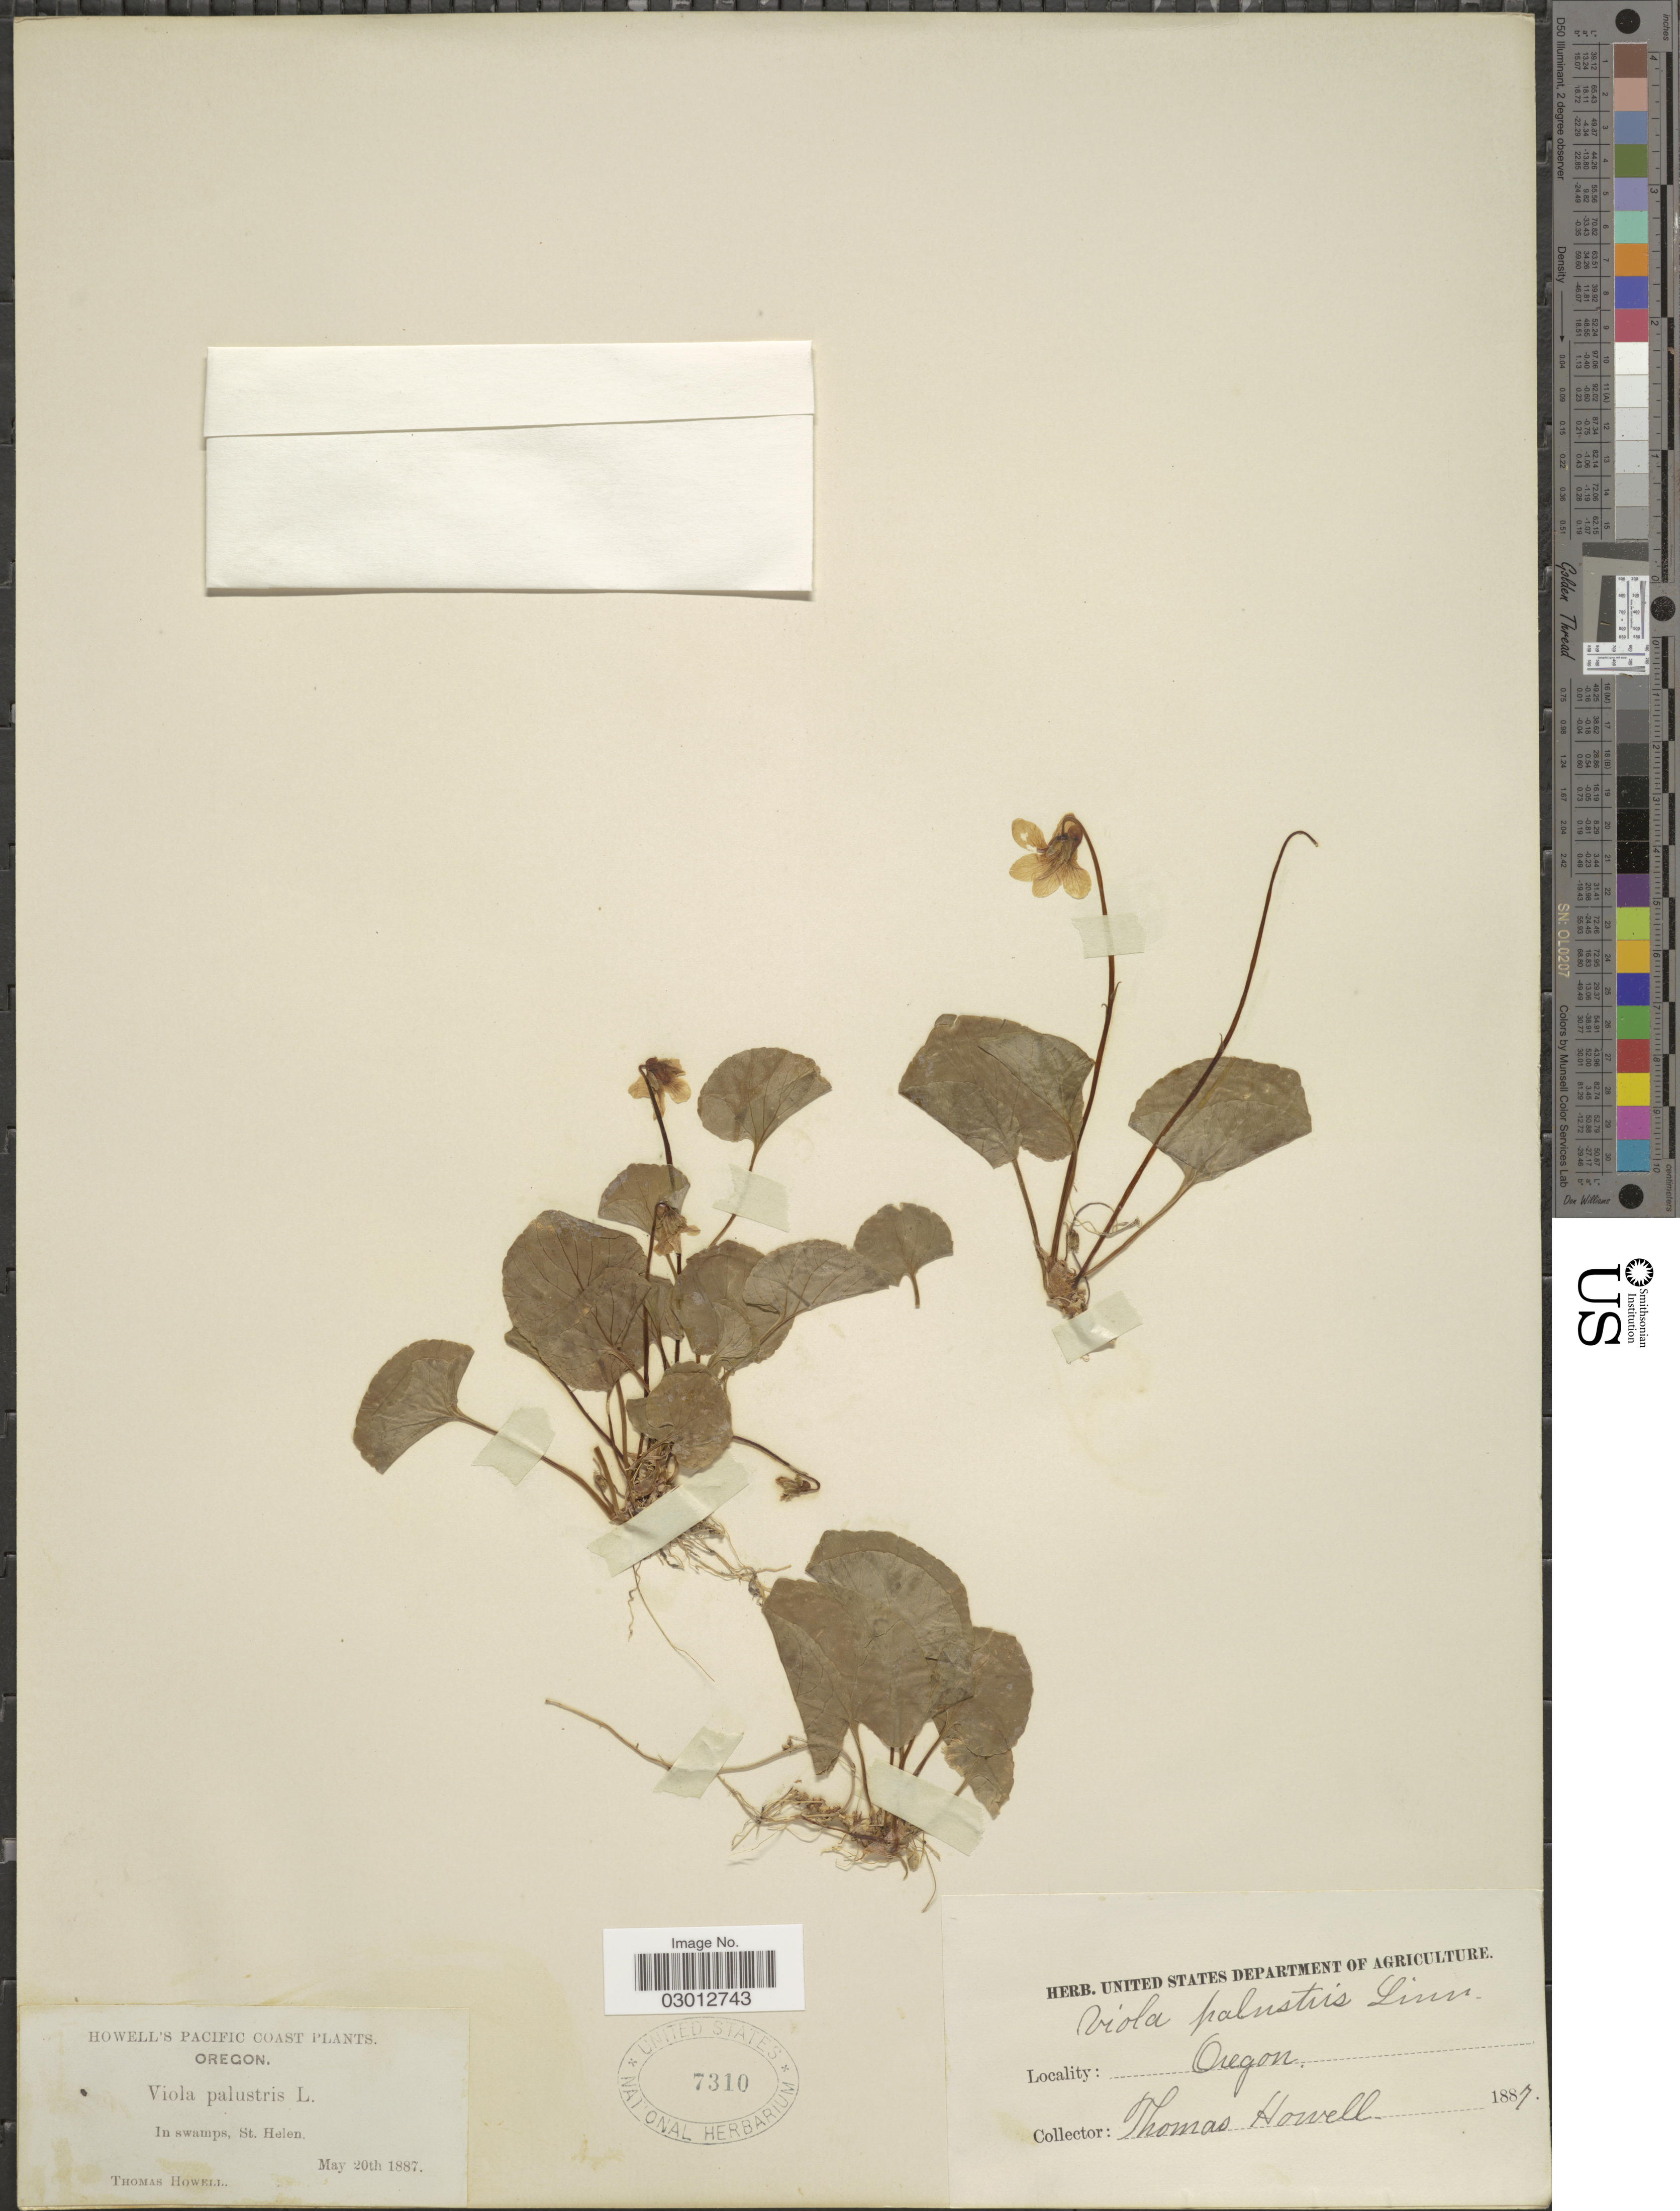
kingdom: Plantae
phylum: Tracheophyta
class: Magnoliopsida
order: Malpighiales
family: Violaceae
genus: Viola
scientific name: Viola palustris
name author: L.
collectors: T. Howell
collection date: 1887-05-20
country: United States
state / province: Oregon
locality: Pacific Coast. St. Helen.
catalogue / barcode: US 7310